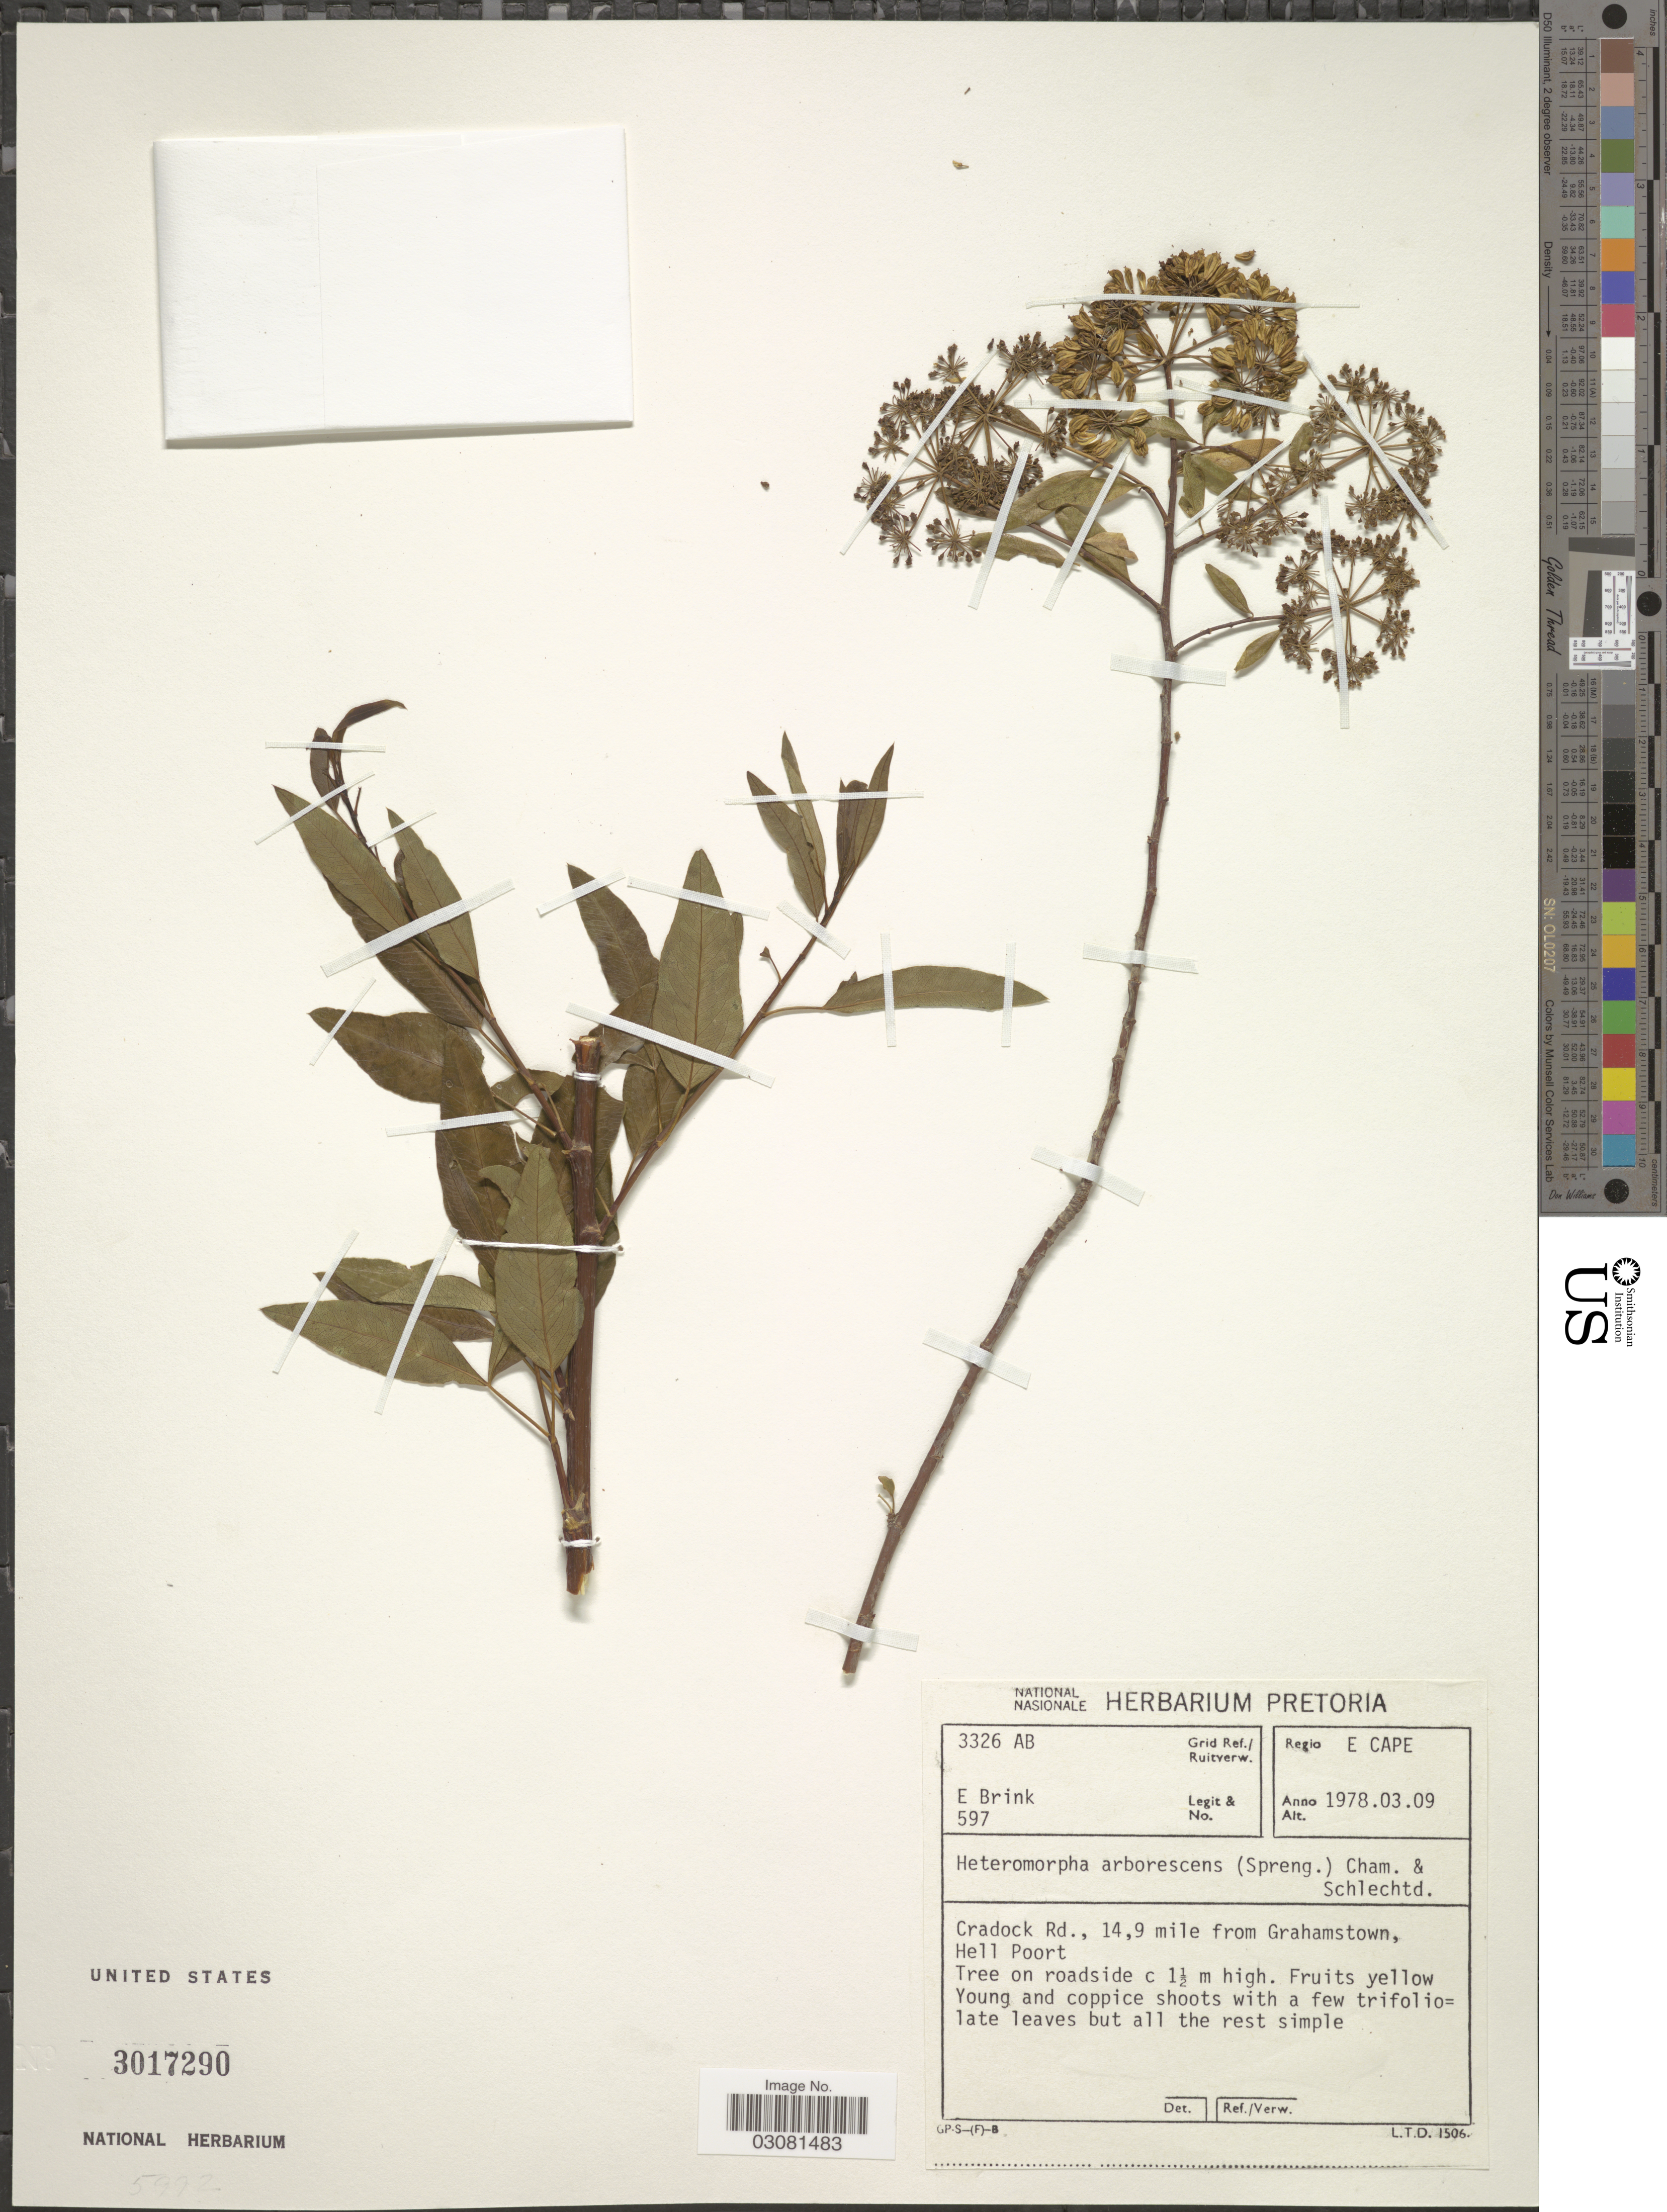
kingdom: Plantae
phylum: Tracheophyta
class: Magnoliopsida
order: Apiales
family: Apiaceae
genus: Heteromorpha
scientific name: Heteromorpha arborescens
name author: Cham. & Schltdl.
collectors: E. Brink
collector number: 597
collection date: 1978-03-09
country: South Africa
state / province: Eastern Cape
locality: Grid Ref./Ruitverw. 3326AB, Regio E Cape, Cradock Rd., 14.9 mile from Grahamstown, Hell Poort.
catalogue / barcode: US 3017290